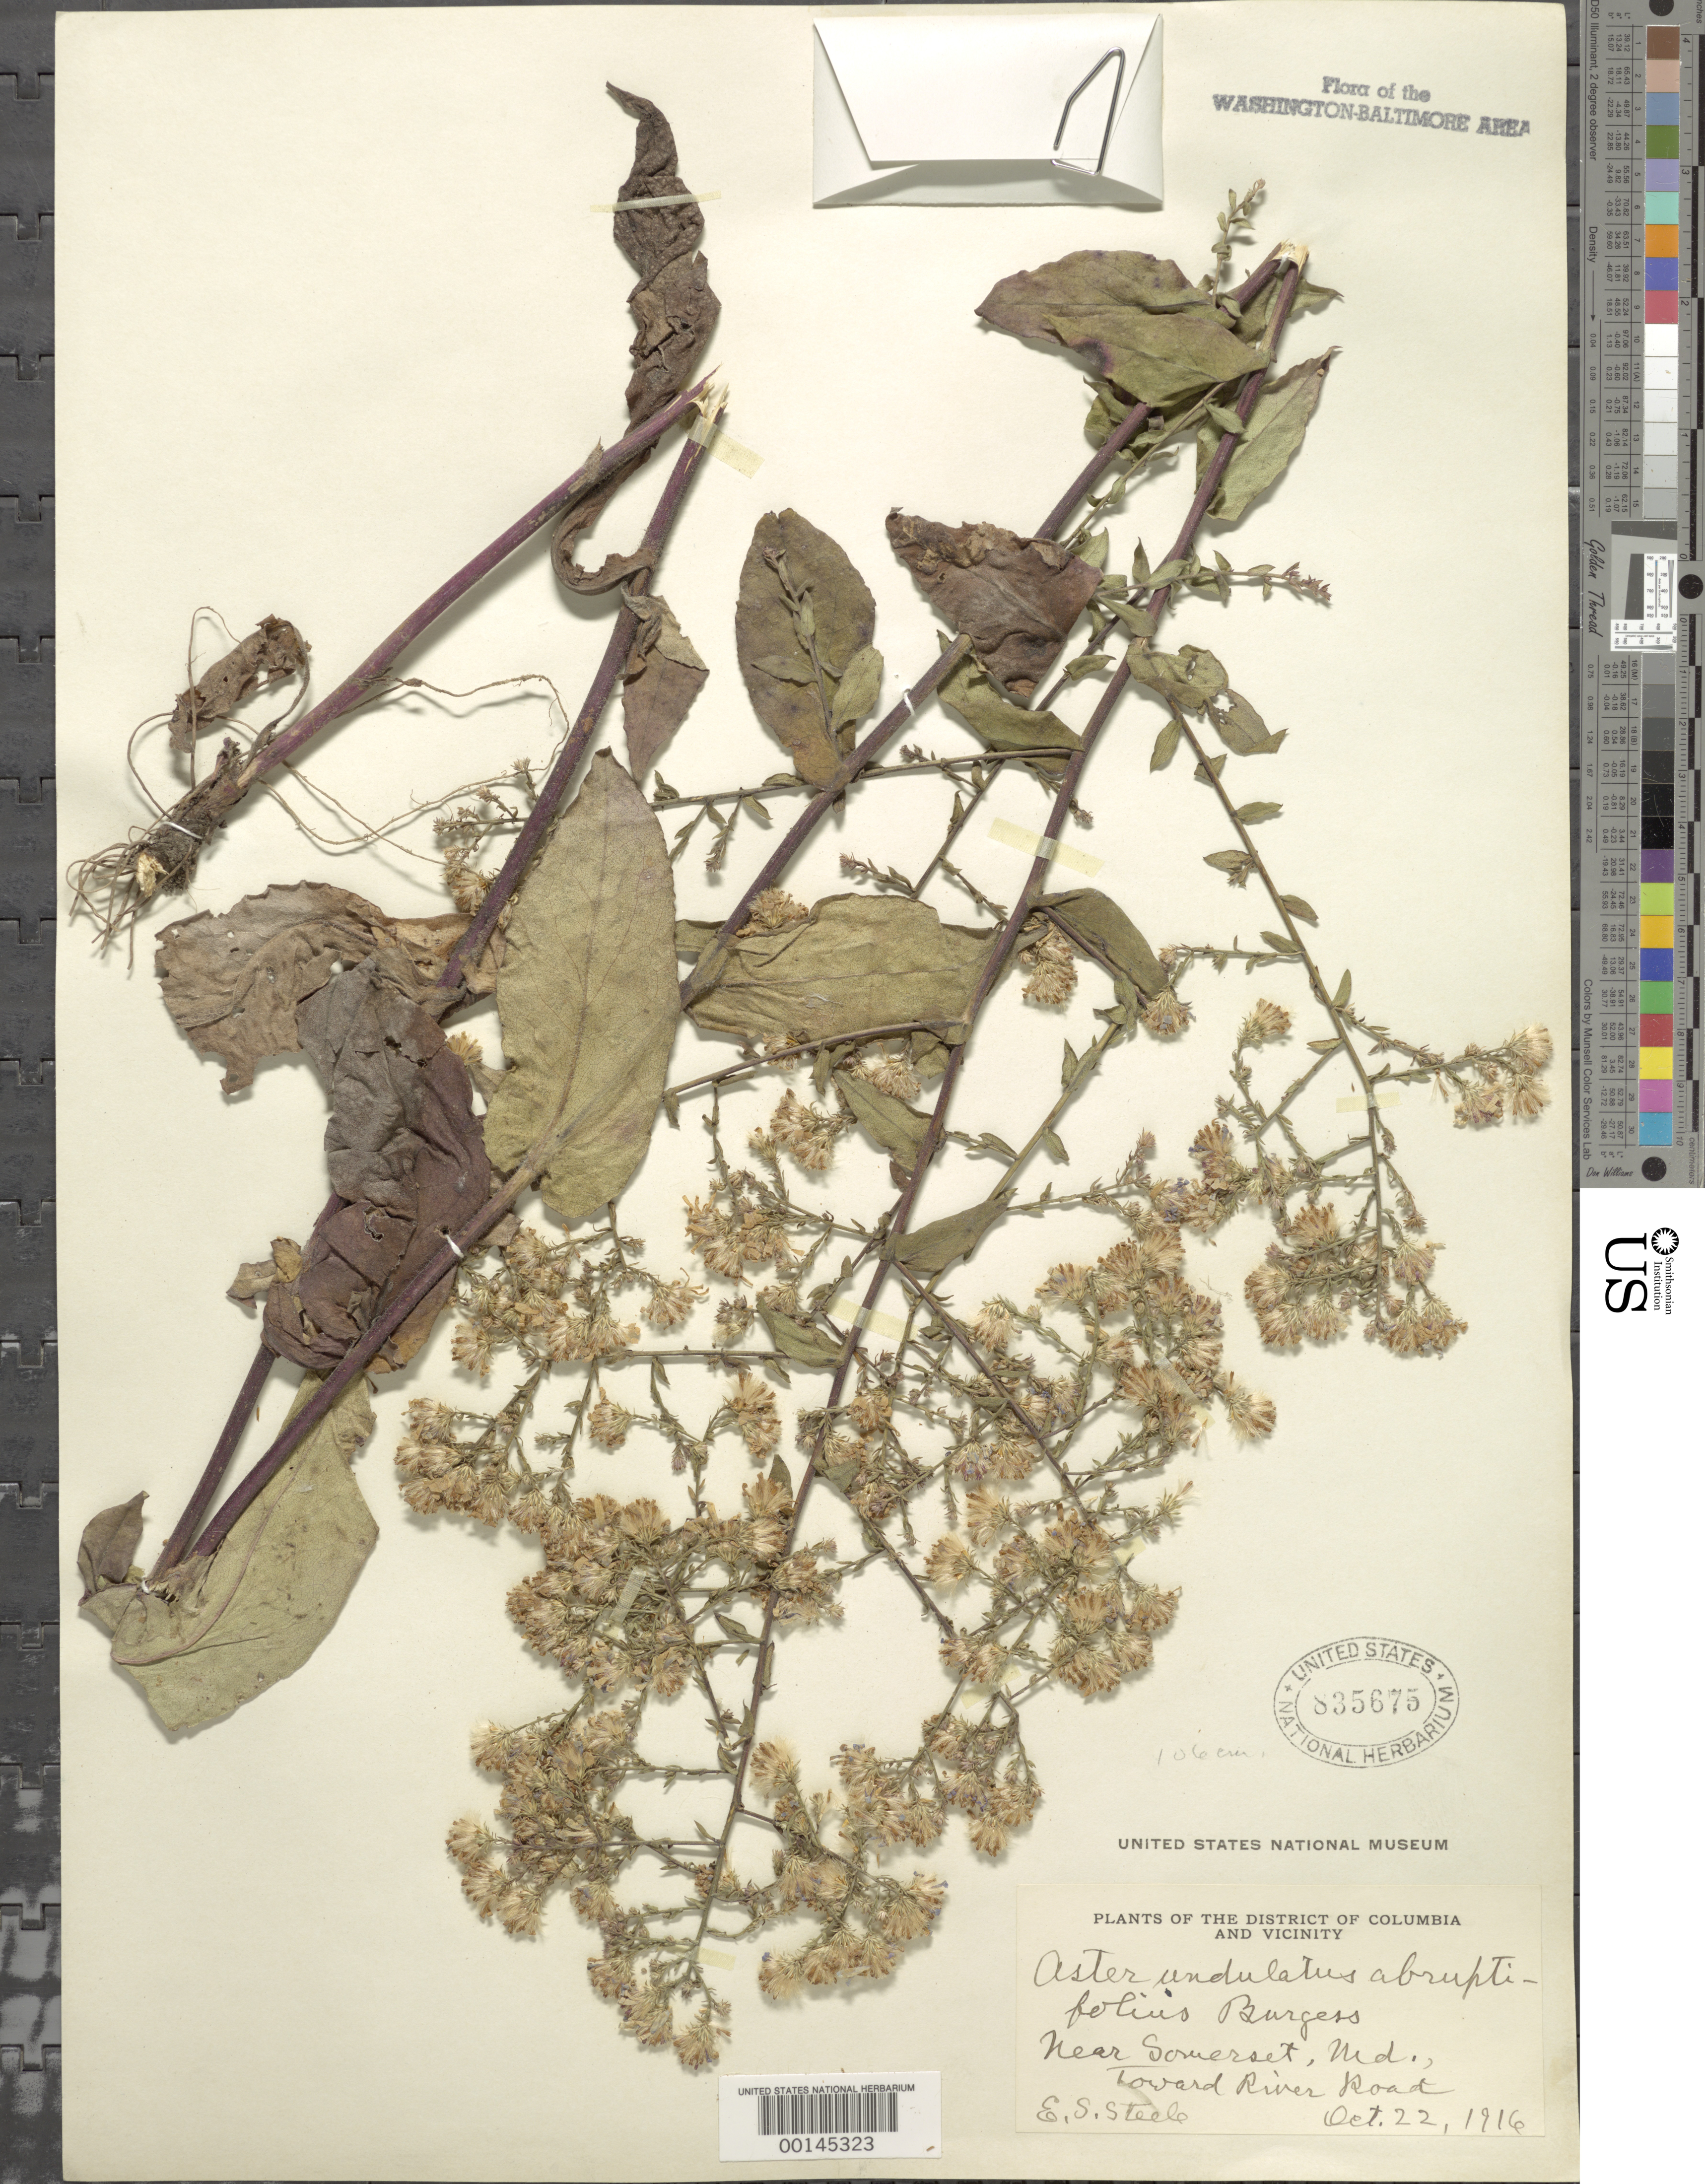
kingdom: Plantae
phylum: Tracheophyta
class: Magnoliopsida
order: Asterales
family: Asteraceae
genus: Symphyotrichum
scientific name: Symphyotrichum undulatum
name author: (L.) G.L. Nesom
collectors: E. C. Leonard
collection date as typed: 22 Oct 1916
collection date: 1916-10-22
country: United States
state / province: Maryland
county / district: Montgomery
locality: Near Somerset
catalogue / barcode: US 835675